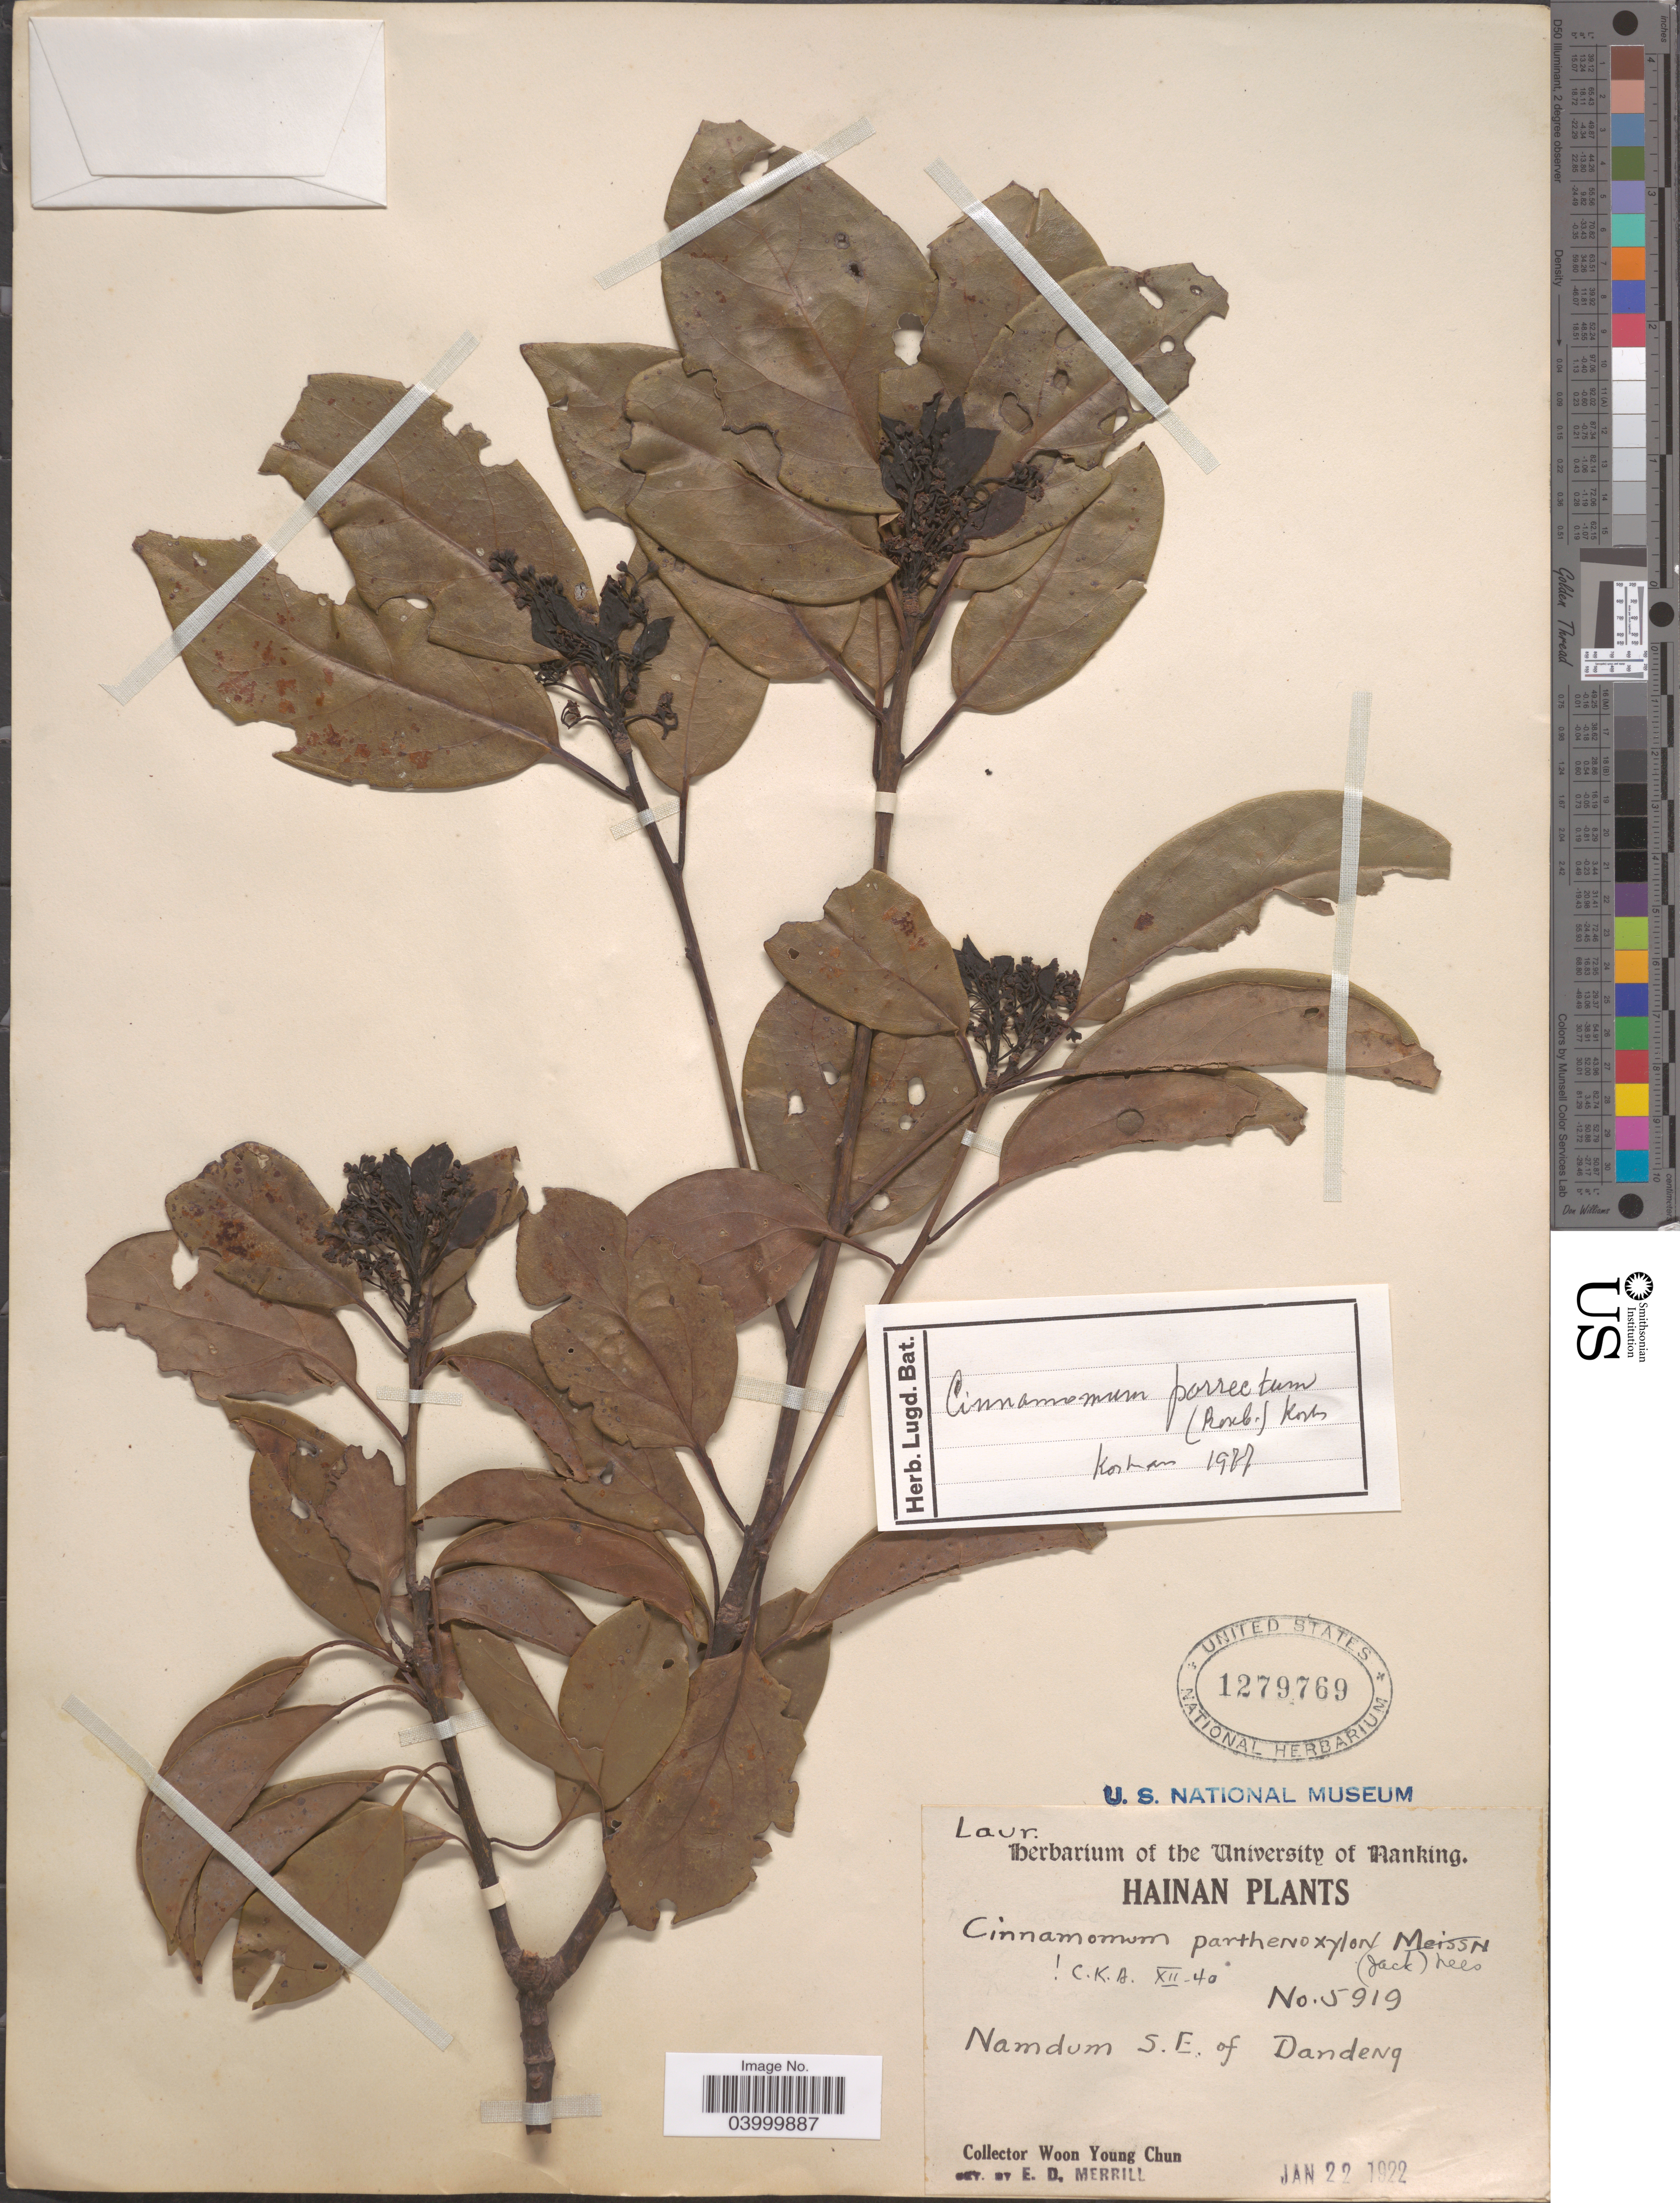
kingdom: Plantae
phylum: Tracheophyta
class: Magnoliopsida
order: Laurales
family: Lauraceae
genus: Cinnamomum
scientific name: Cinnamomum porrectum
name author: (Roxb.) Kosterm.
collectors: W. Y. Chun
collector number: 5919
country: China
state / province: Hainan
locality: Namdum S.E. of Dandeng.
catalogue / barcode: US 1279769